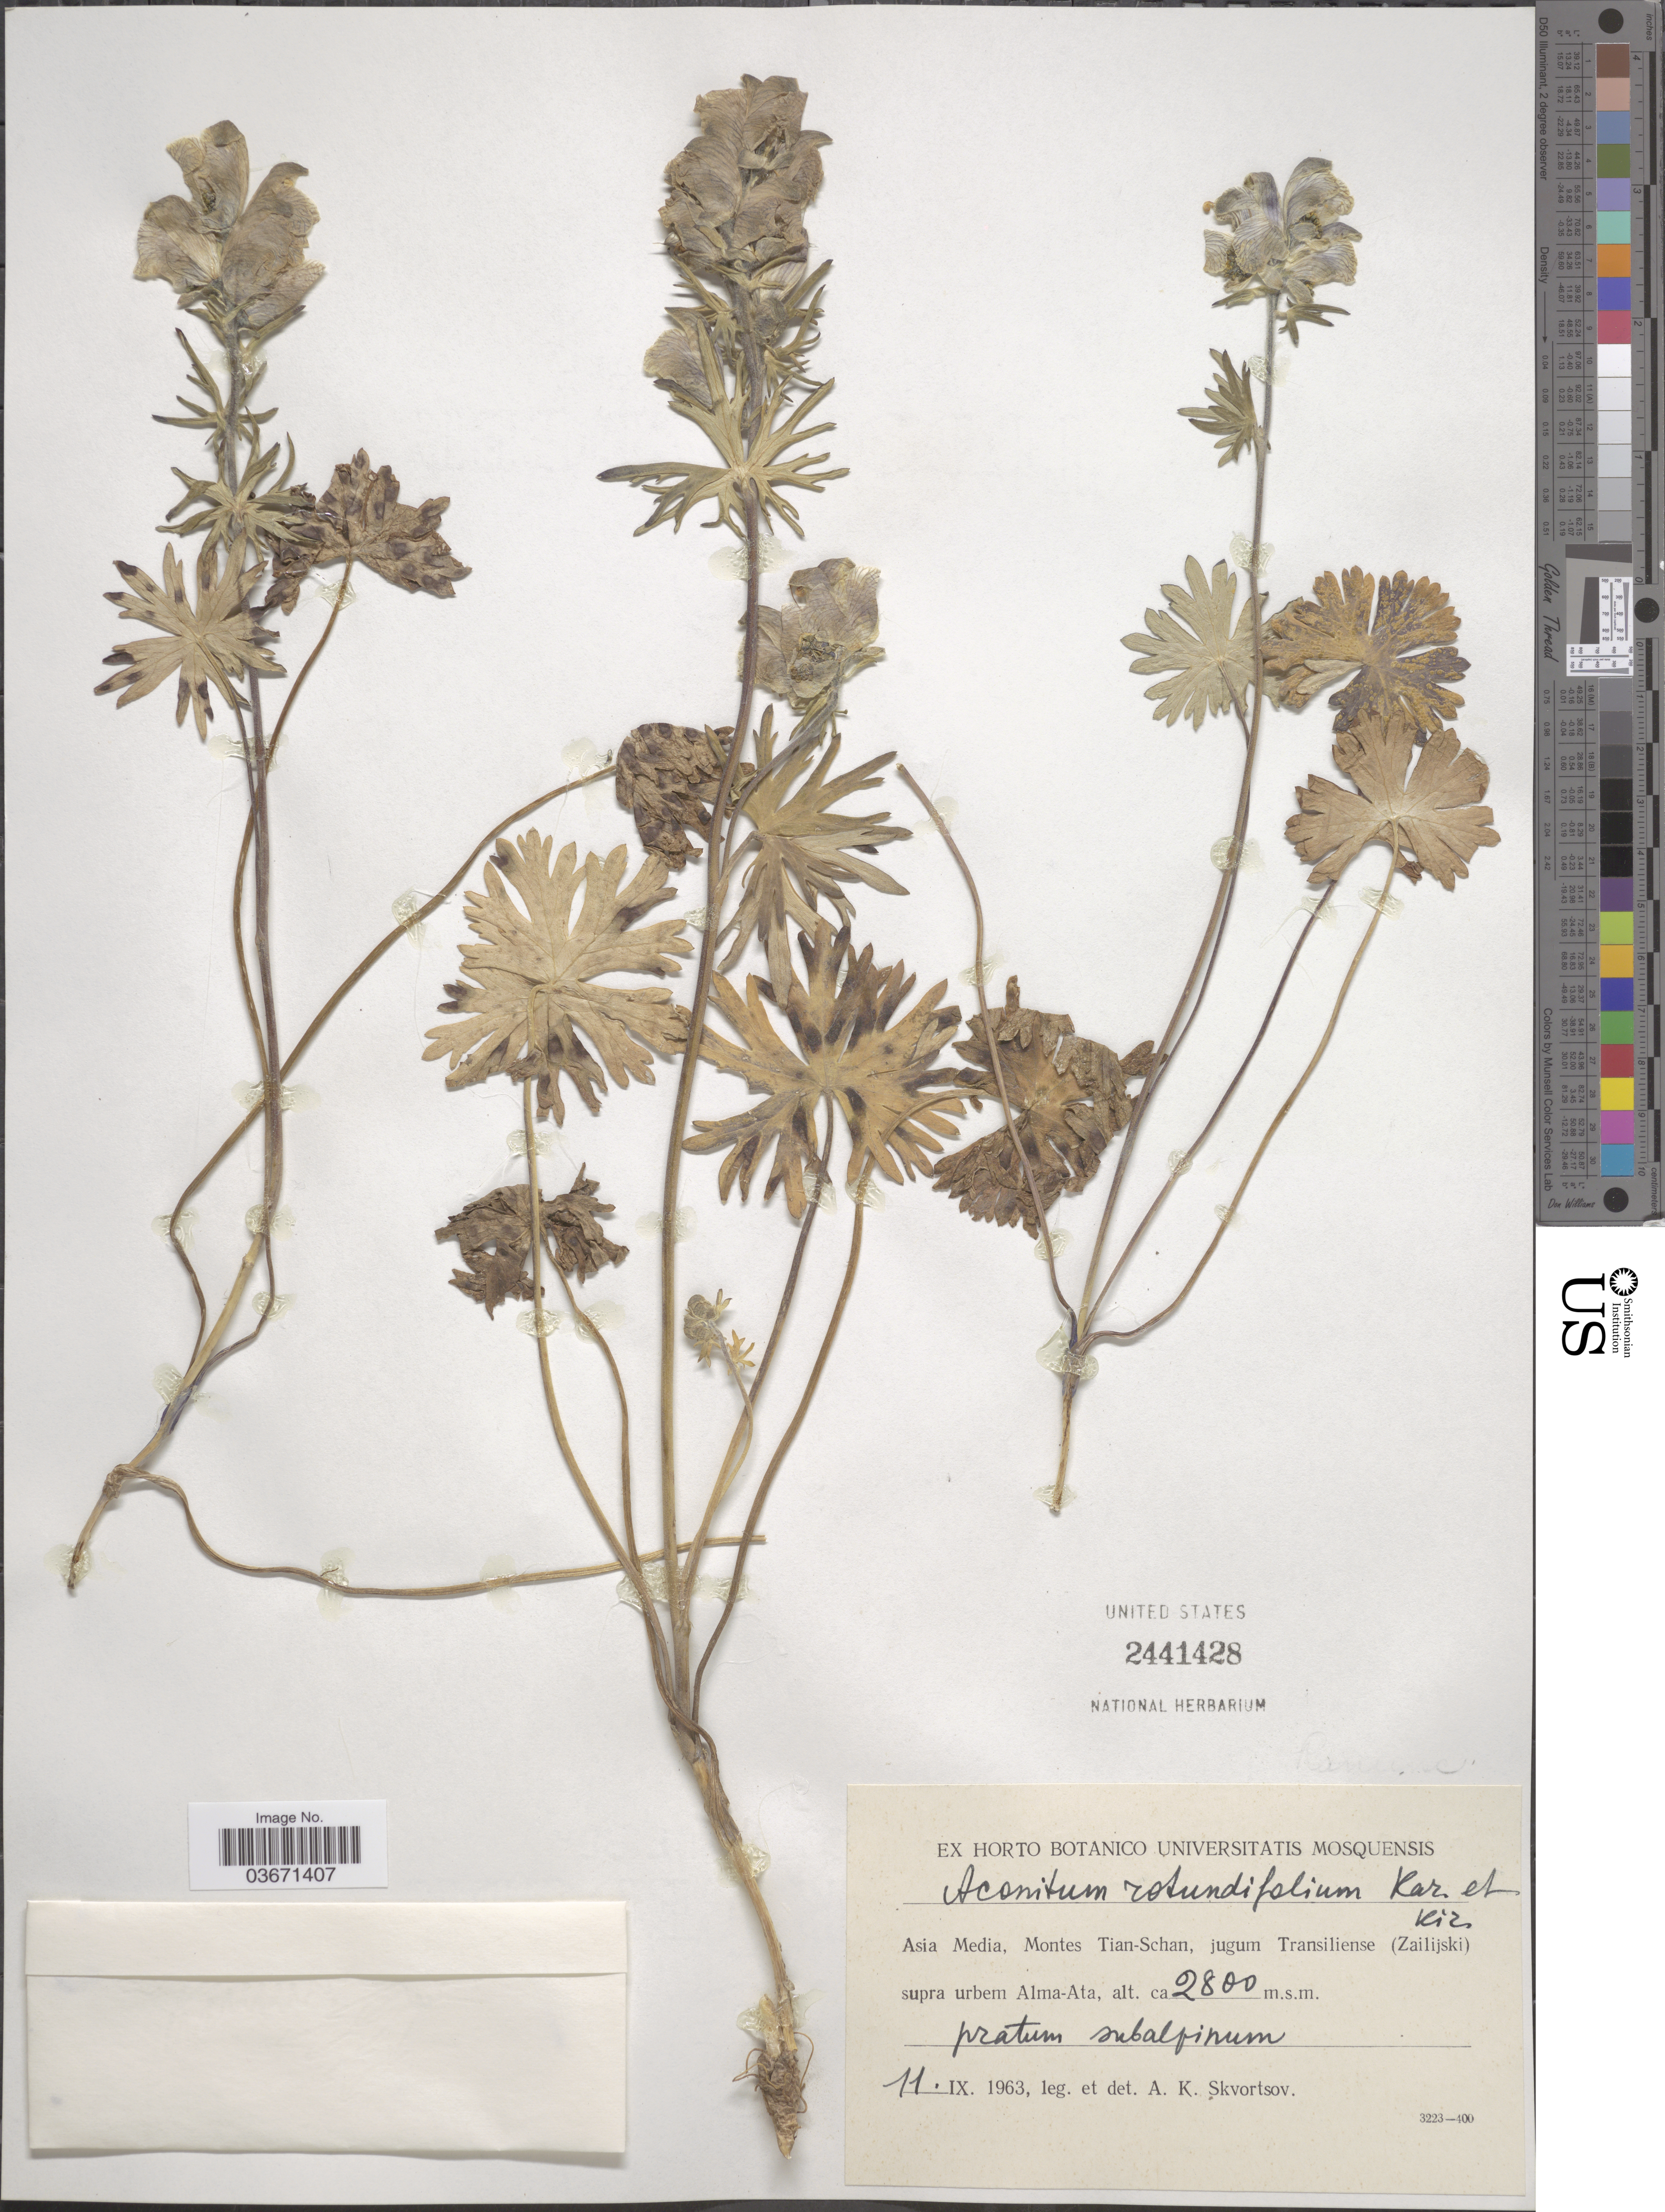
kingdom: Plantae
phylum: Tracheophyta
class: Magnoliopsida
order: Ranunculales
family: Ranunculaceae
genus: Aconitum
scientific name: Aconitum rotundifolium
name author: Kar. & Kir.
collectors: A. K. Skvortsov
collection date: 1963-09-11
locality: Asia Media, Montes Tian-Schan, jugum Transiliense (Zailijski) supra urbem Alma-Ata.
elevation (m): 2800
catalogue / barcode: US 2441428